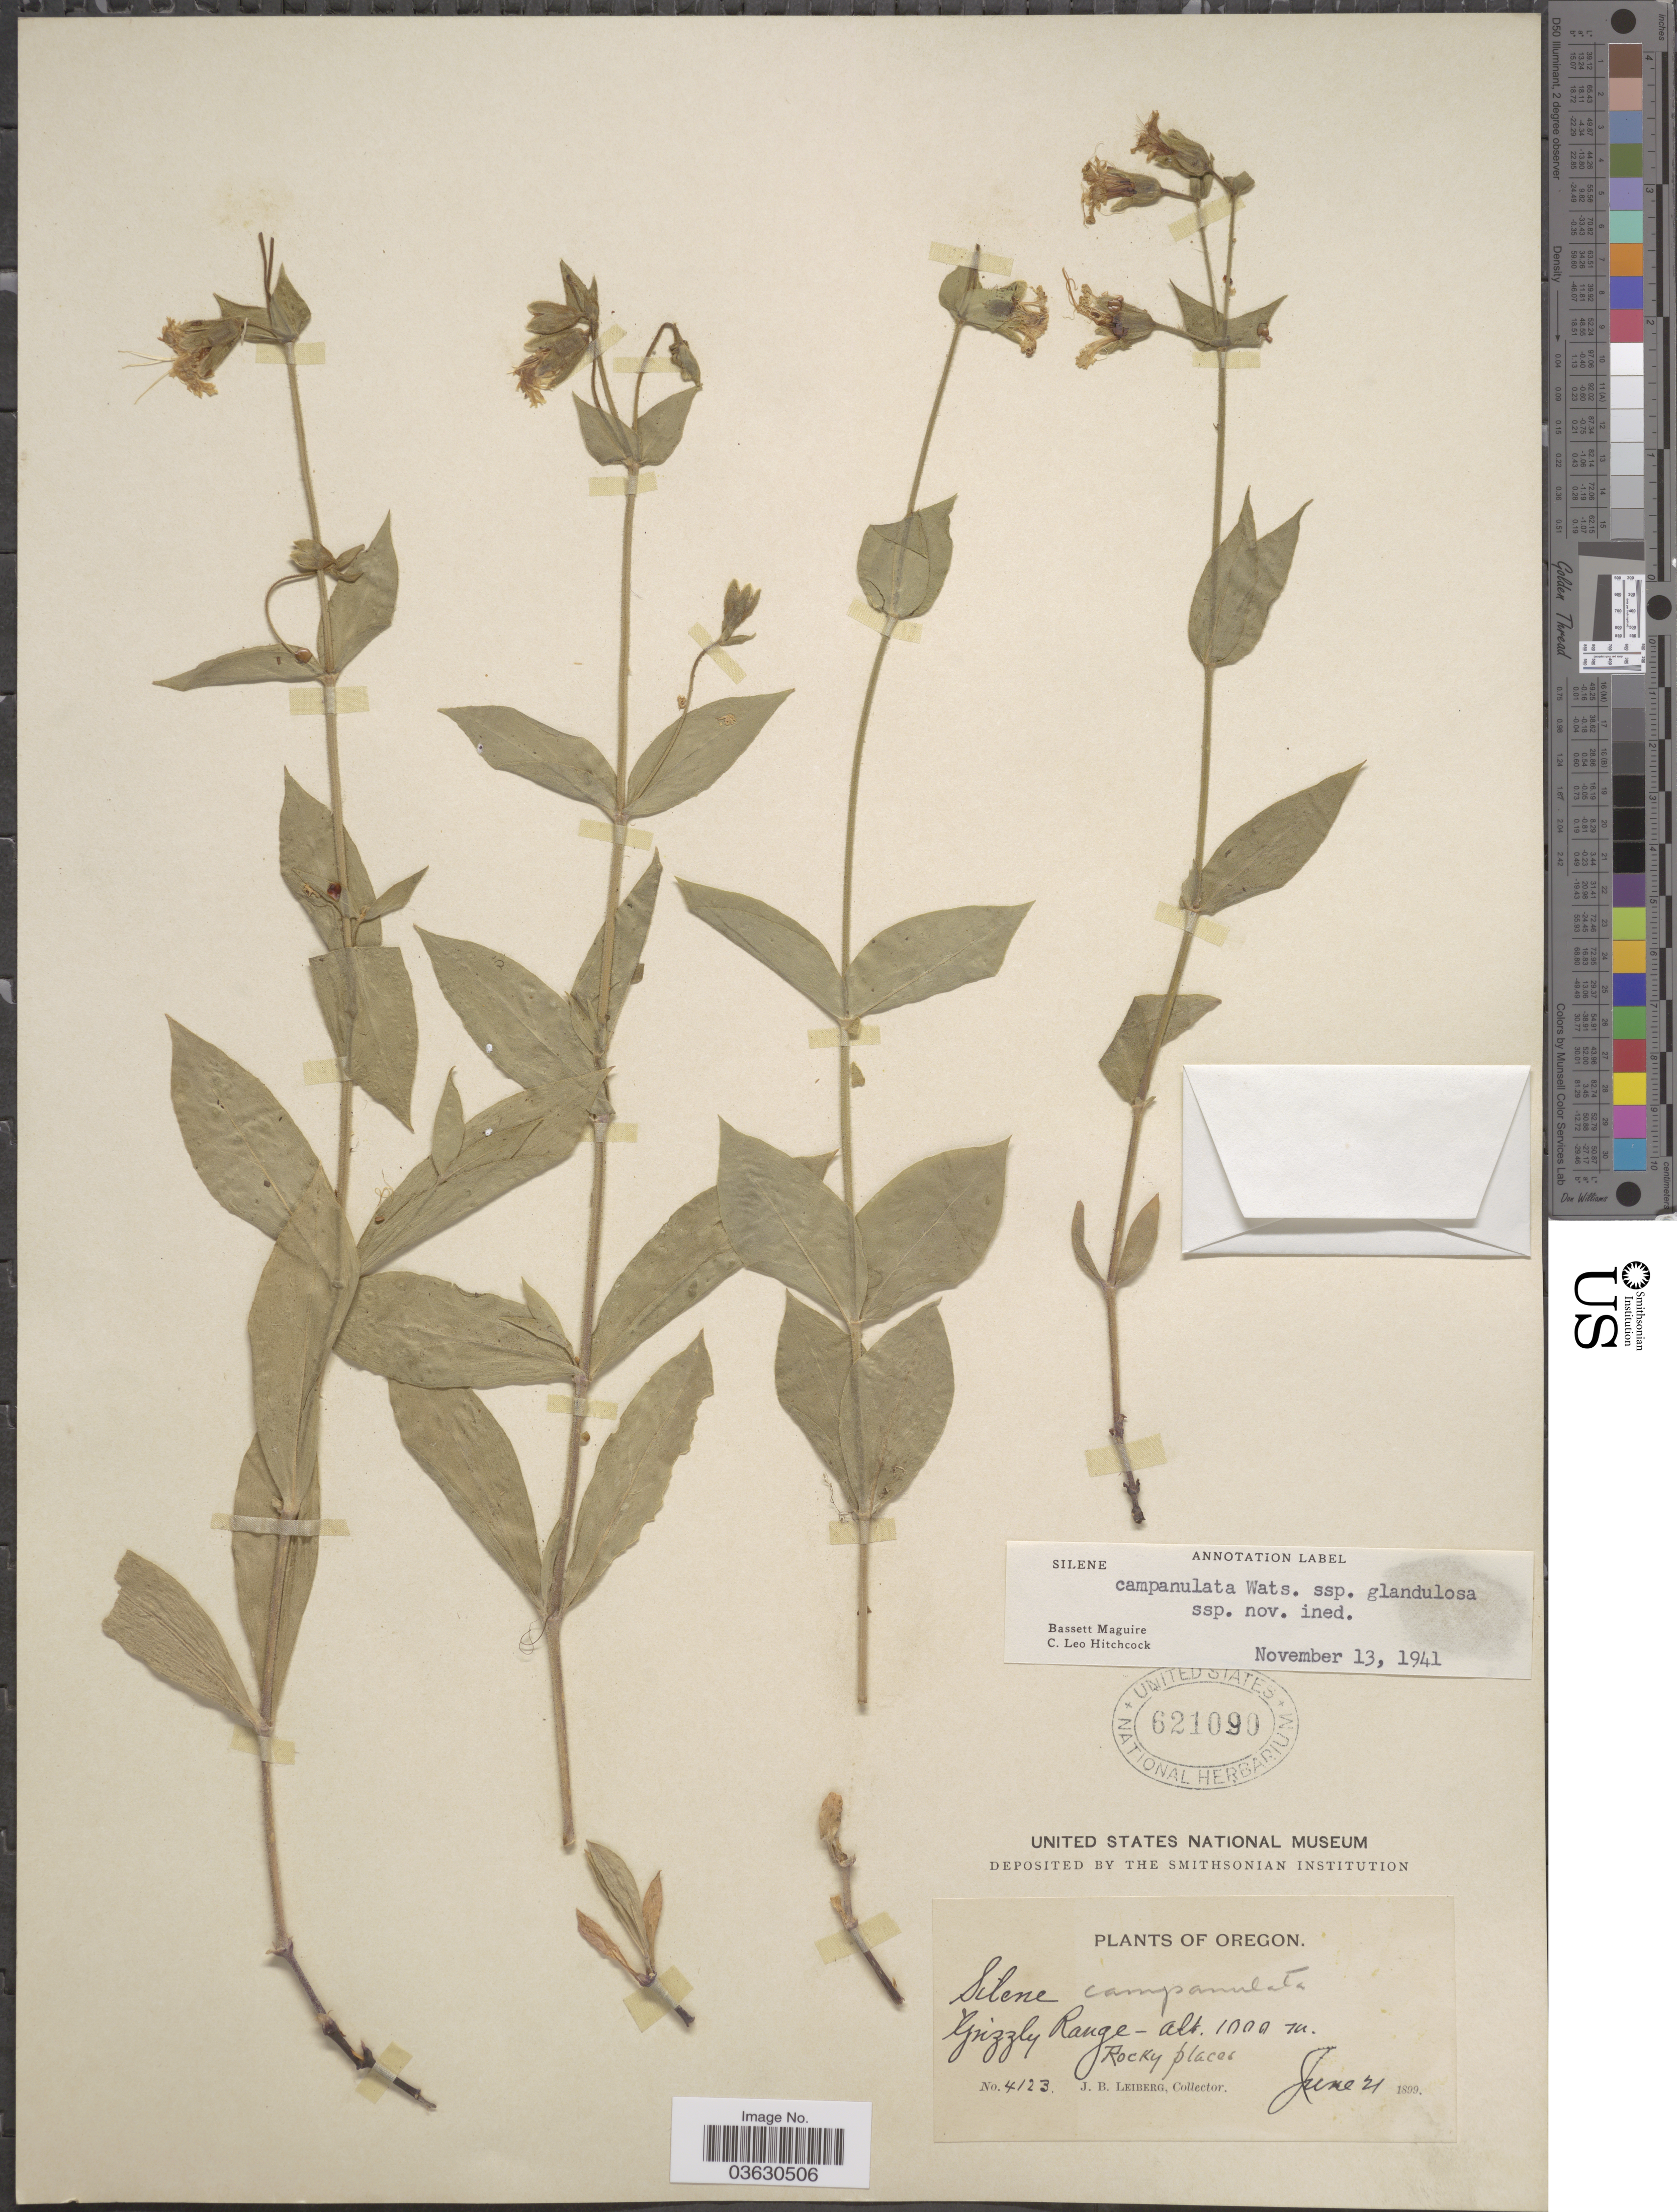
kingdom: Plantae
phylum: Tracheophyta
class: Magnoliopsida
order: Caryophyllales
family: Caryophyllaceae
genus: Silene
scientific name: Silene campanulata subsp. glandulosa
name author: C.L. Hitchc. & Maguire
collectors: J. B. Leiberg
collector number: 4123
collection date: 1899-06-21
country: United States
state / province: Oregon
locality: Grizzly Range.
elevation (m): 1000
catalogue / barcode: US 621090